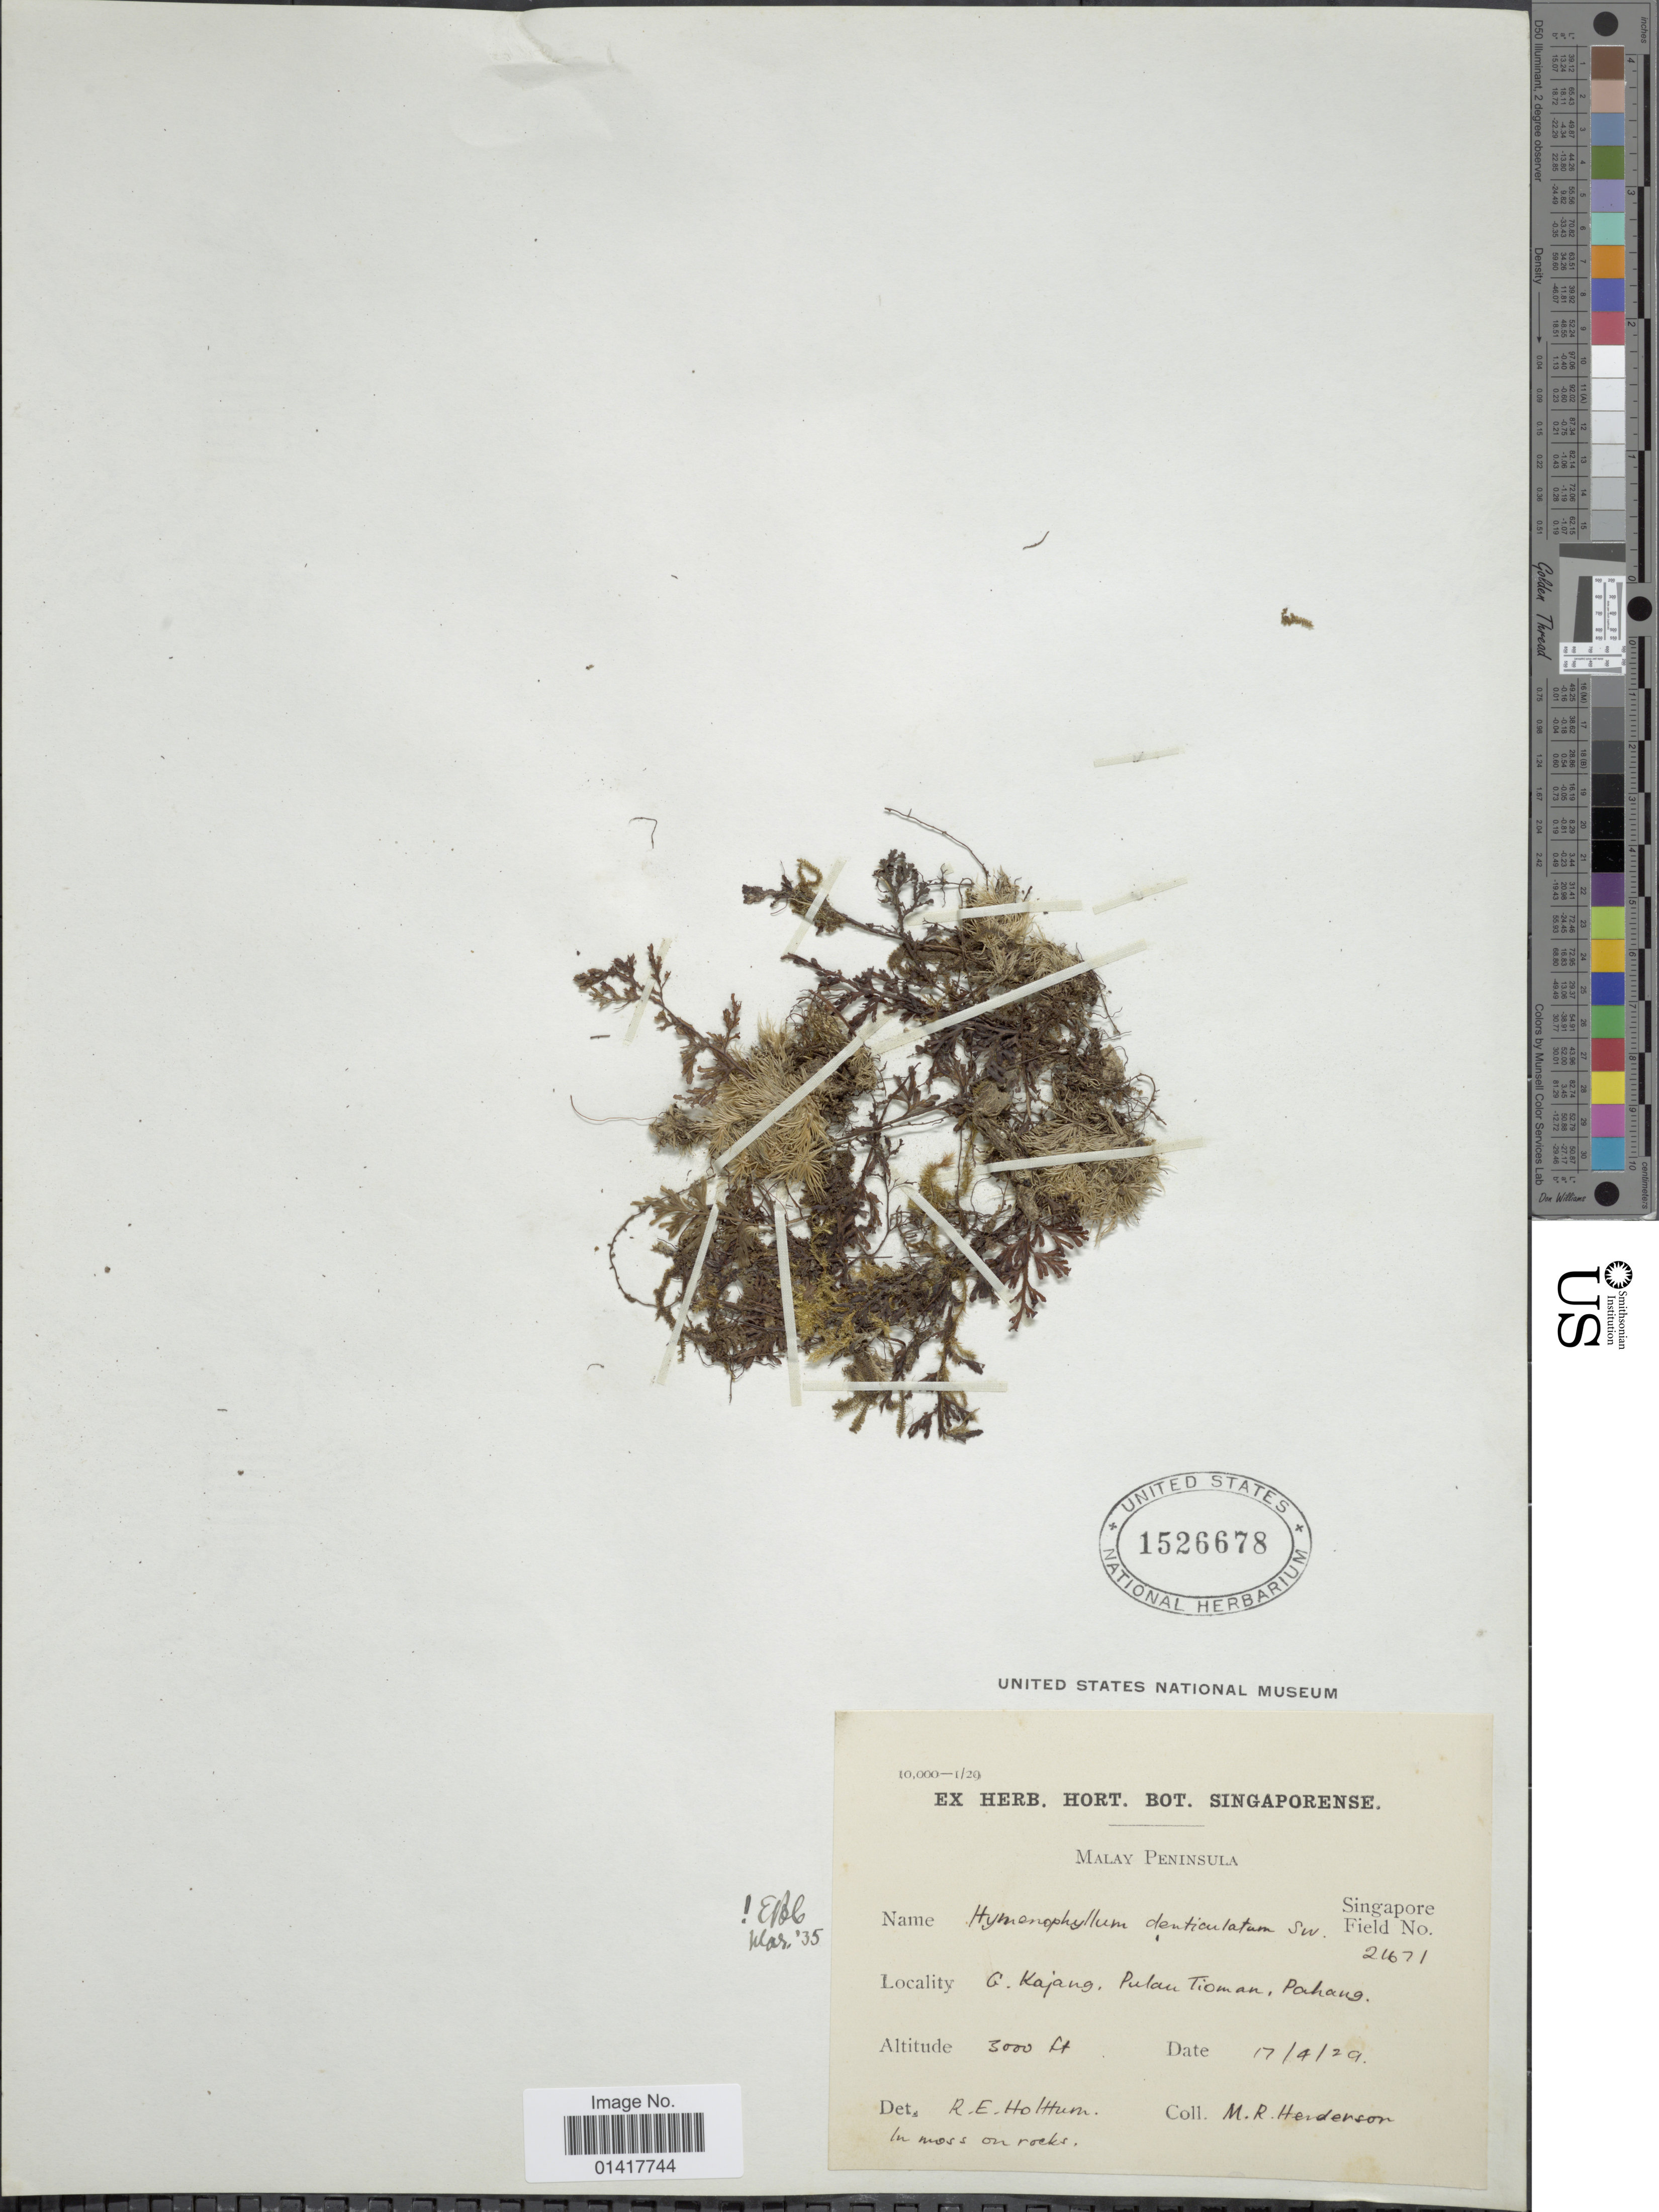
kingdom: Plantae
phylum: Tracheophyta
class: Polypodiopsida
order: Hymenophyllales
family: Hymenophyllaceae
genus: Hymenophyllum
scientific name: Hymenophyllum denticulatum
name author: Sw.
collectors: M. Henderson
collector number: Singapore Field 21671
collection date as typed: Transcribed d/m/y: 17/4/29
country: Malaysia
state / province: Pahang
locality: Malay Peninsula'. G. Kajang, Palau Tioman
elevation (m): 914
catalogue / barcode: US 1526678